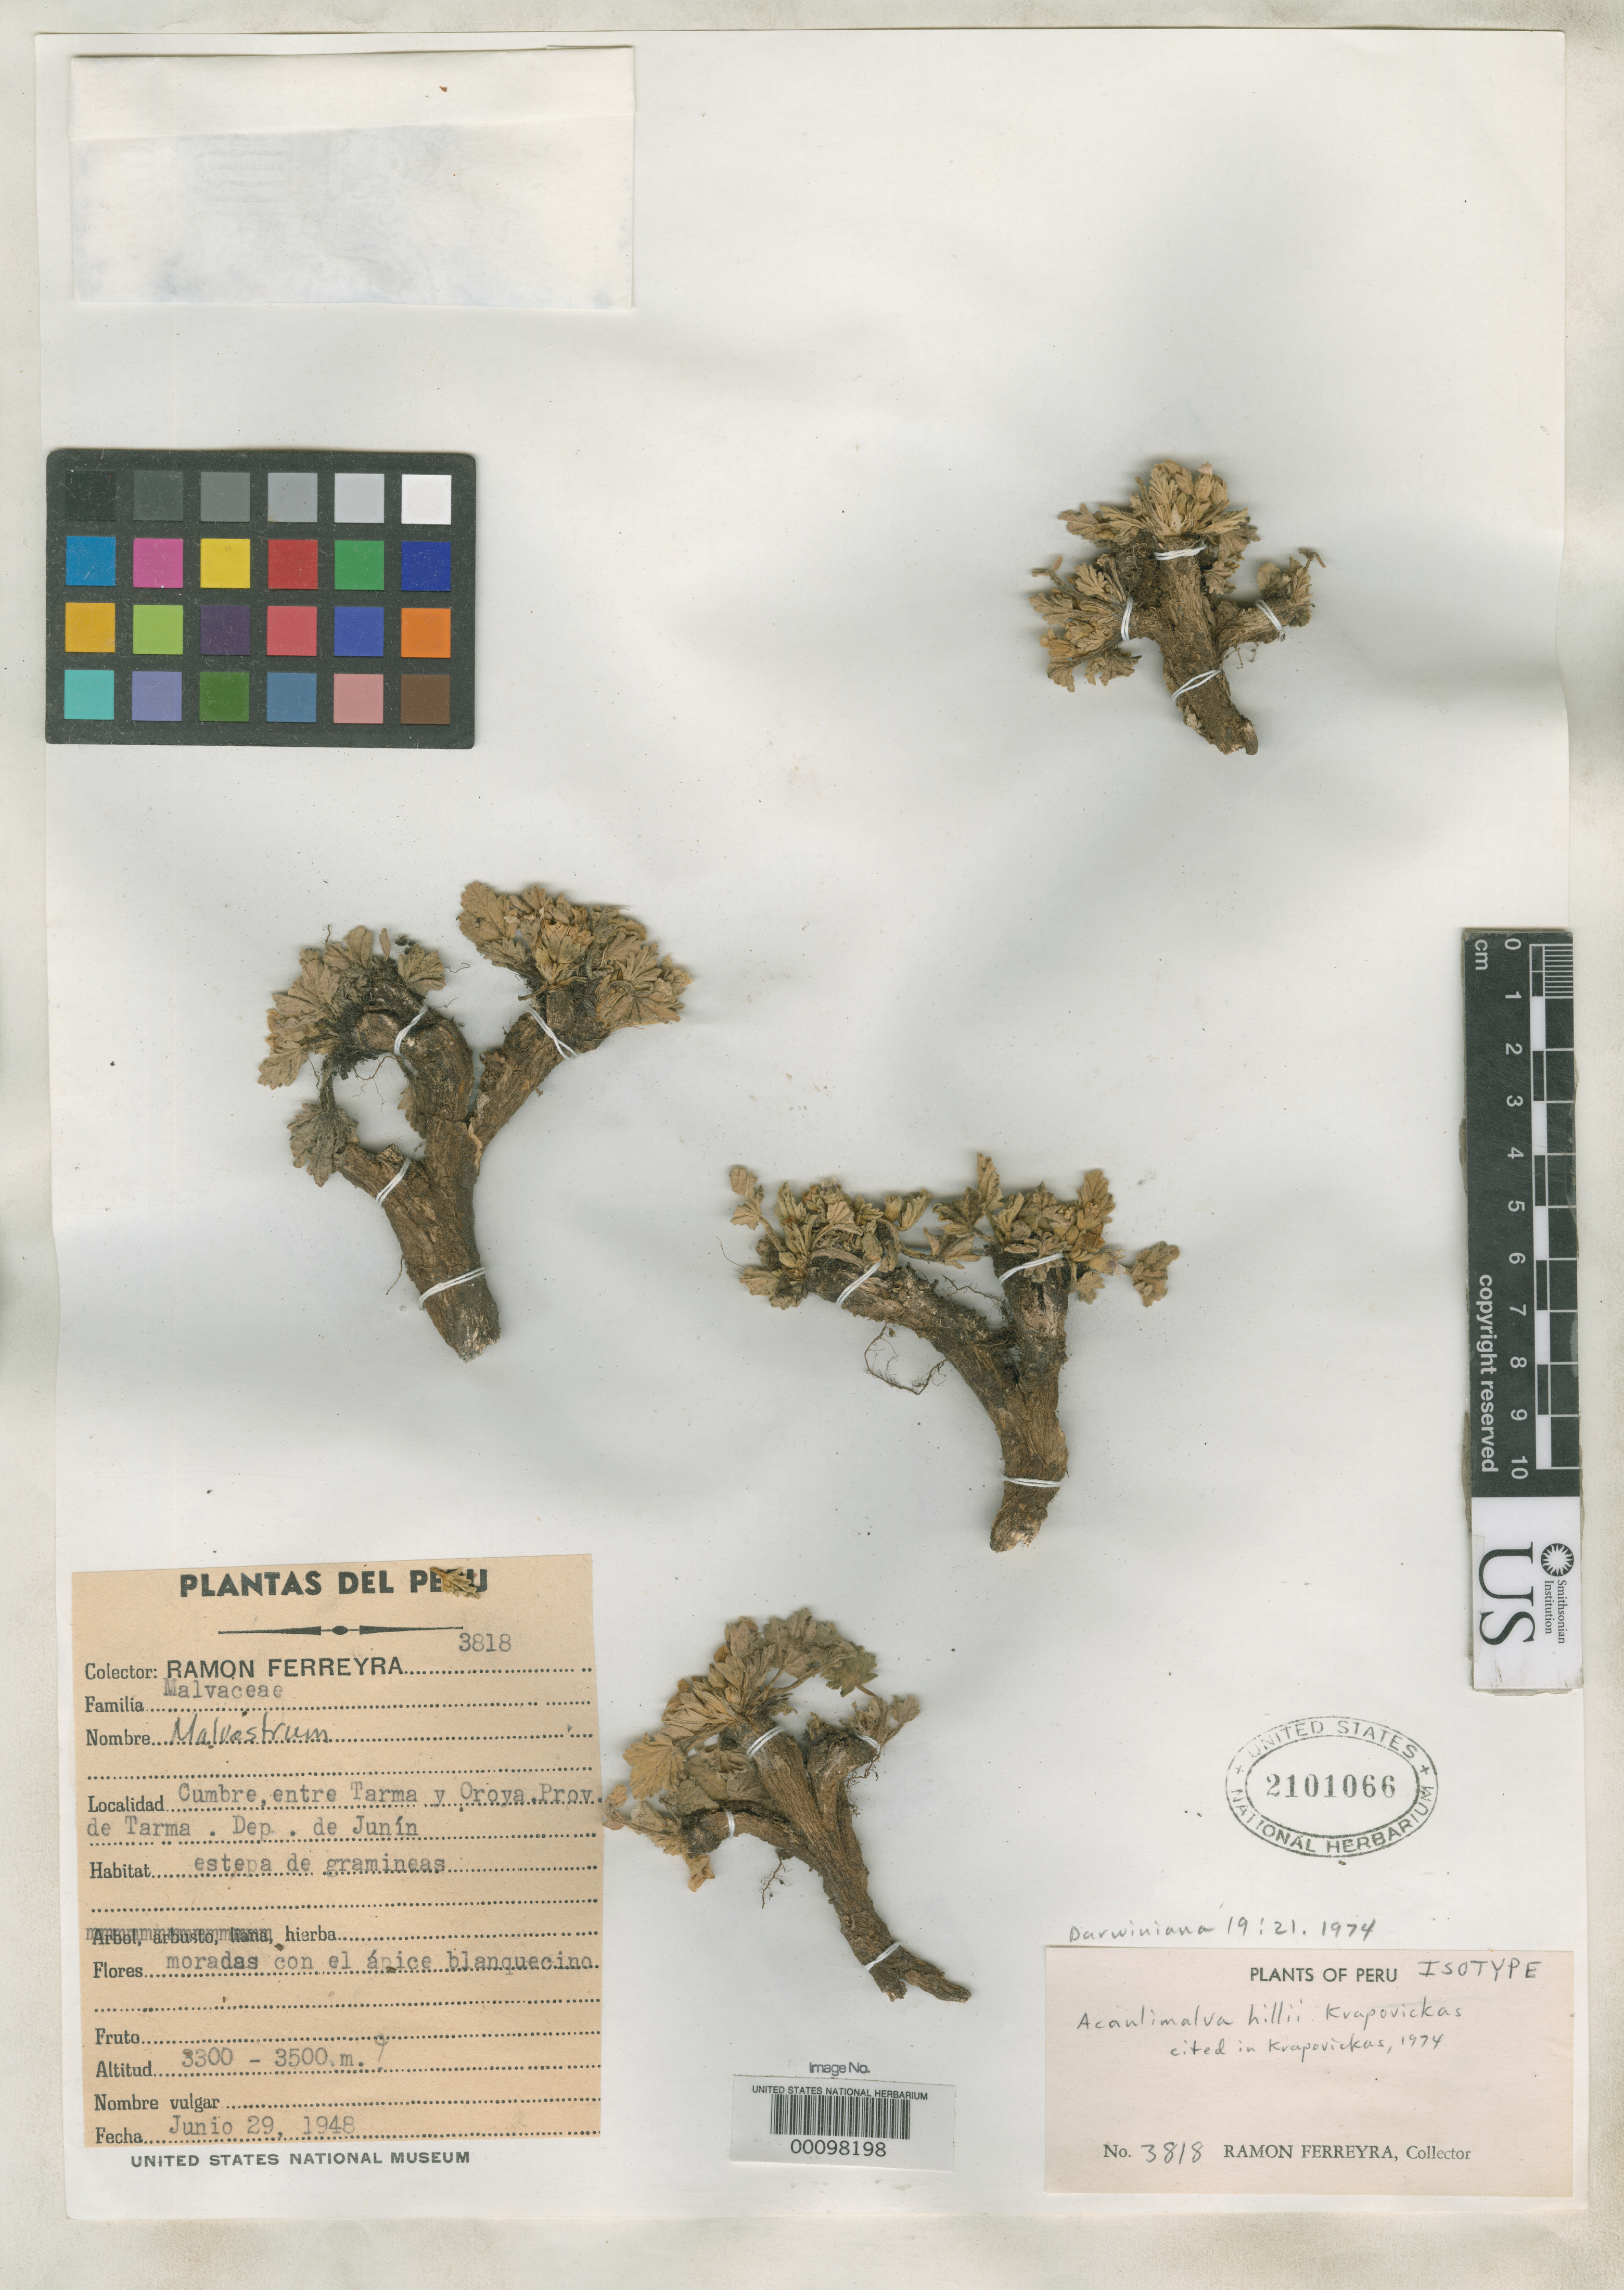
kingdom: Plantae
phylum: Tracheophyta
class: Magnoliopsida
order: Malvales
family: Malvaceae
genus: Acaulimalva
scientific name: Acaulimalva hillii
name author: Krapov.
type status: Isotype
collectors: R. A. Ferreyra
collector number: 3818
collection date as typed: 29 Jun 1948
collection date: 1948-06-29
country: Peru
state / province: Junín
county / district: Tarma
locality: Between Tarma and Oroya.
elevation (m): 3300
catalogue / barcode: US 2101066